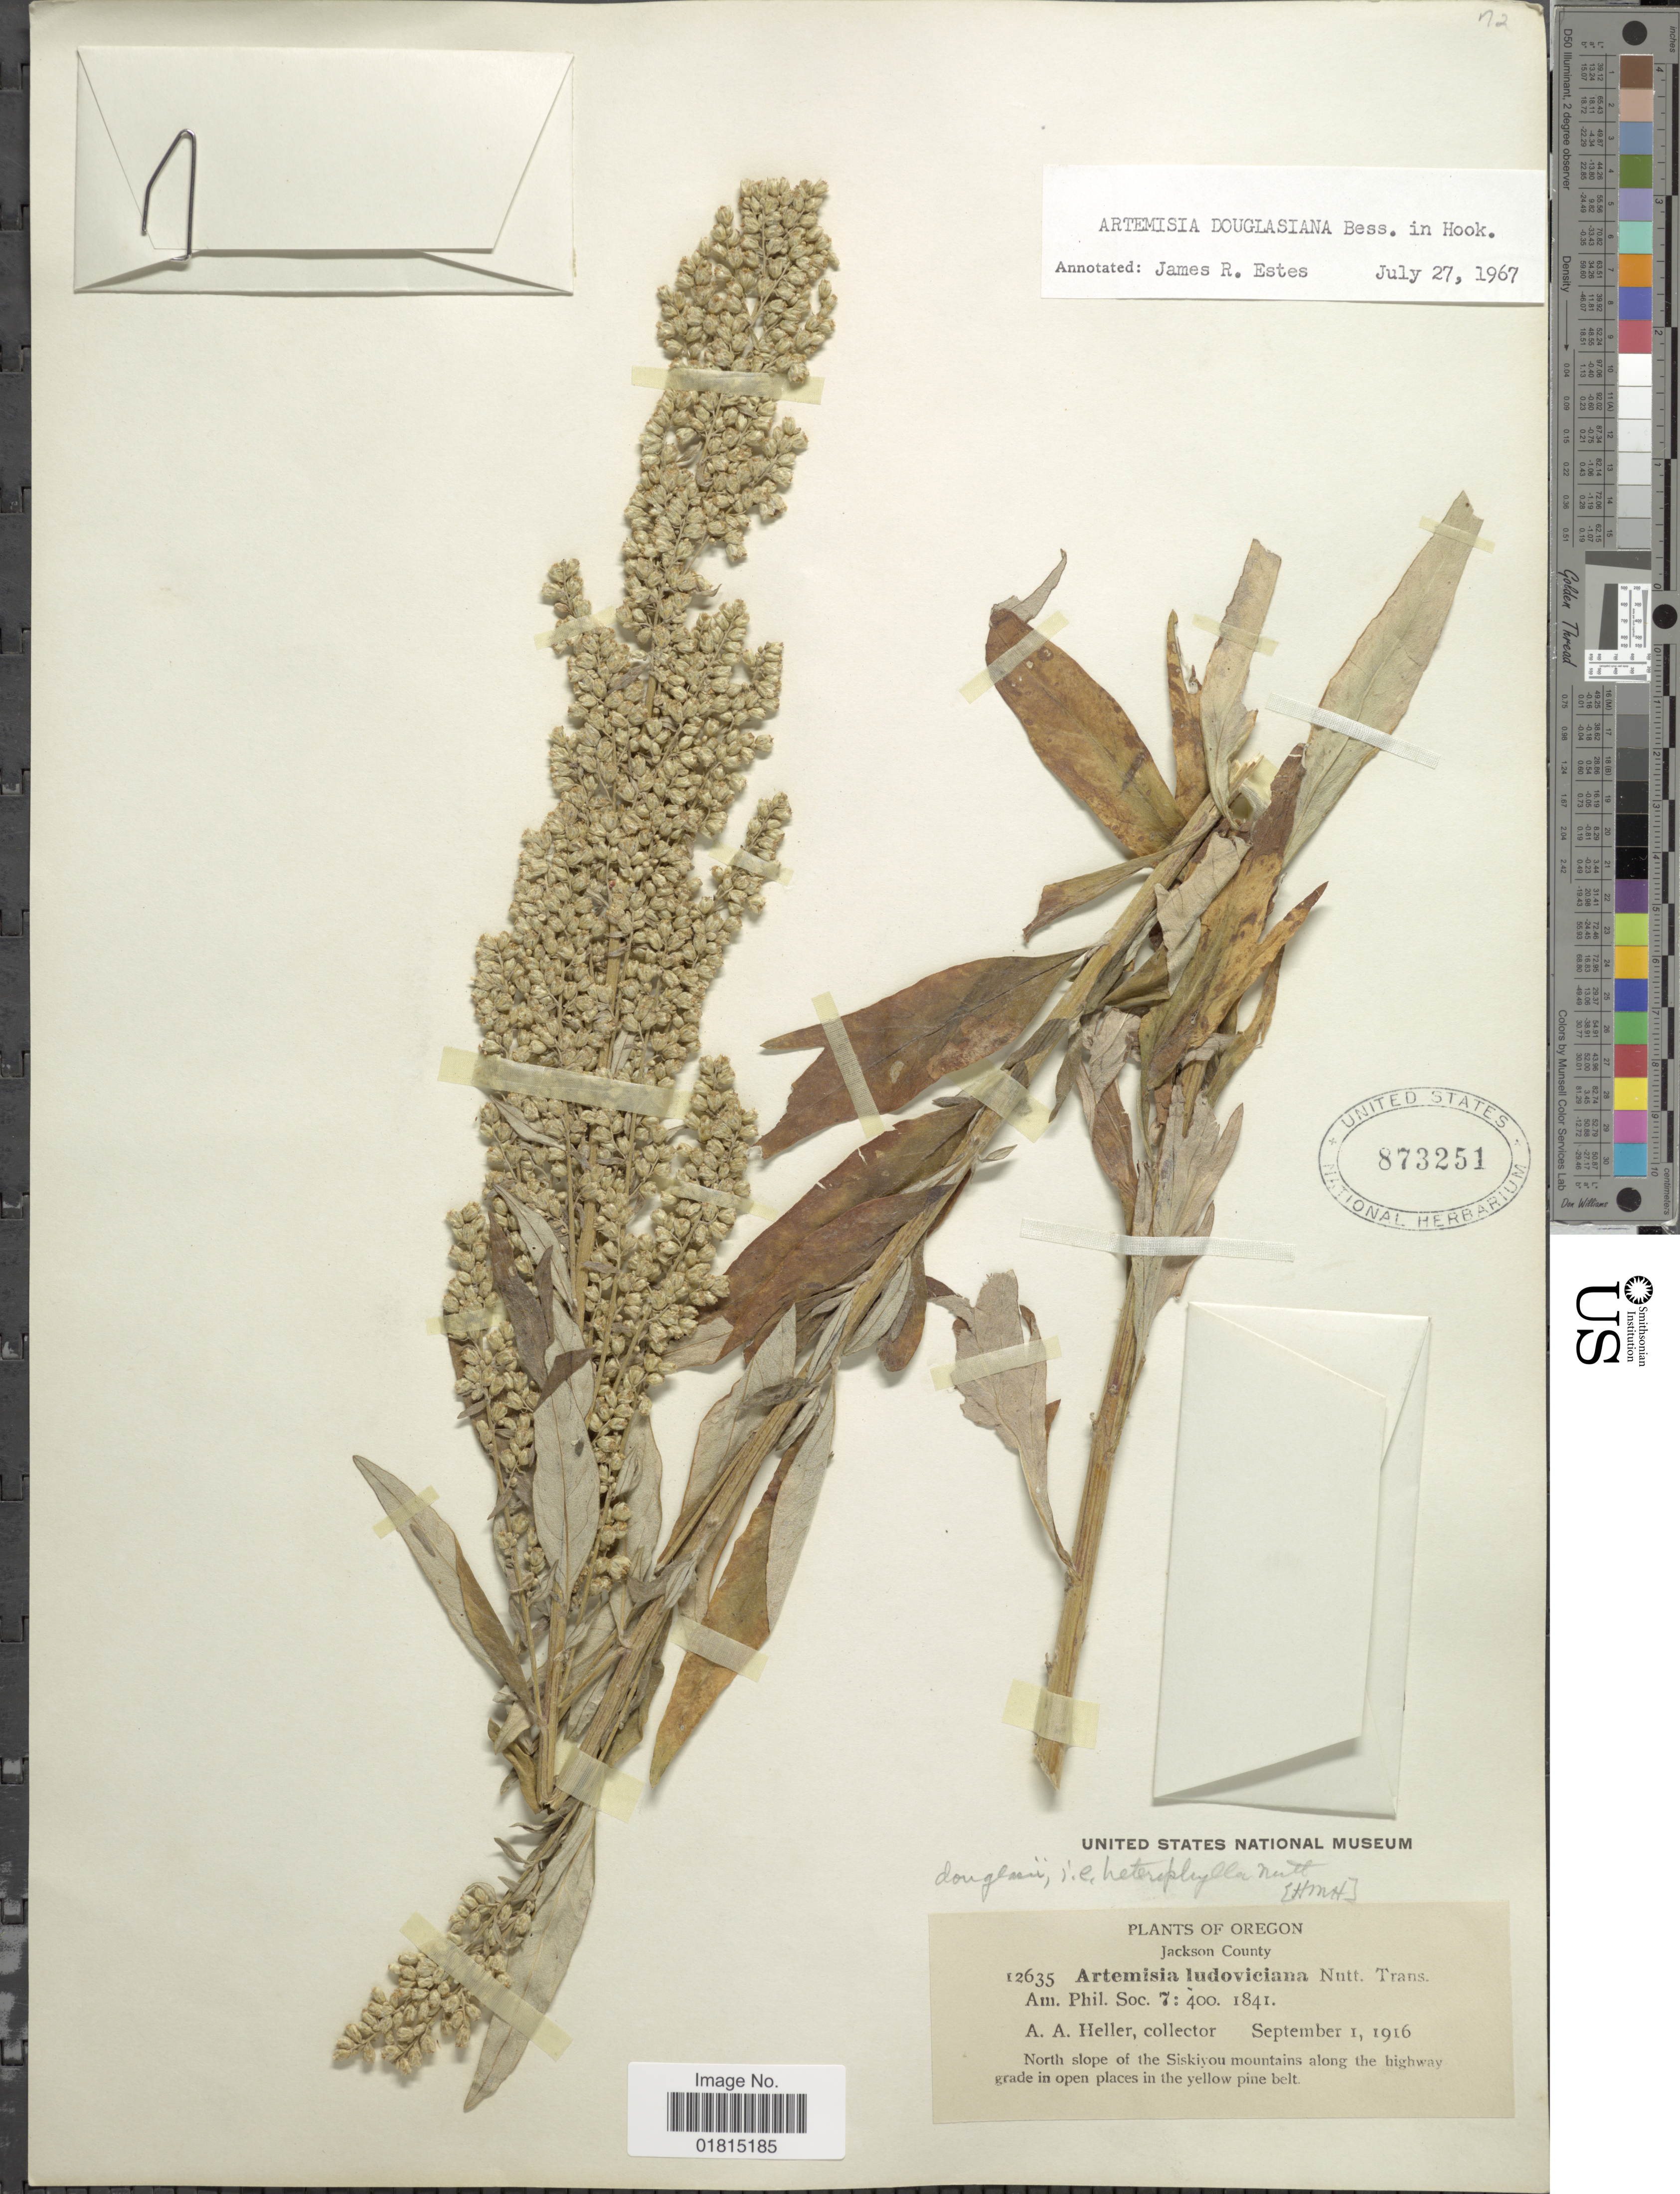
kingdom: Plantae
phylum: Tracheophyta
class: Magnoliopsida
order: Asterales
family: Asteraceae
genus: Artemisia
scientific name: Artemisia douglasiana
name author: Besser ex Hook.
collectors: A. A. Heller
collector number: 12635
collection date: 1916-09-01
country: United States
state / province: Oregon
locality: Jackson County. North slope of the Siskiyou mountains along the highway grade in open places in the yellow pine belt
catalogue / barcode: US 873251